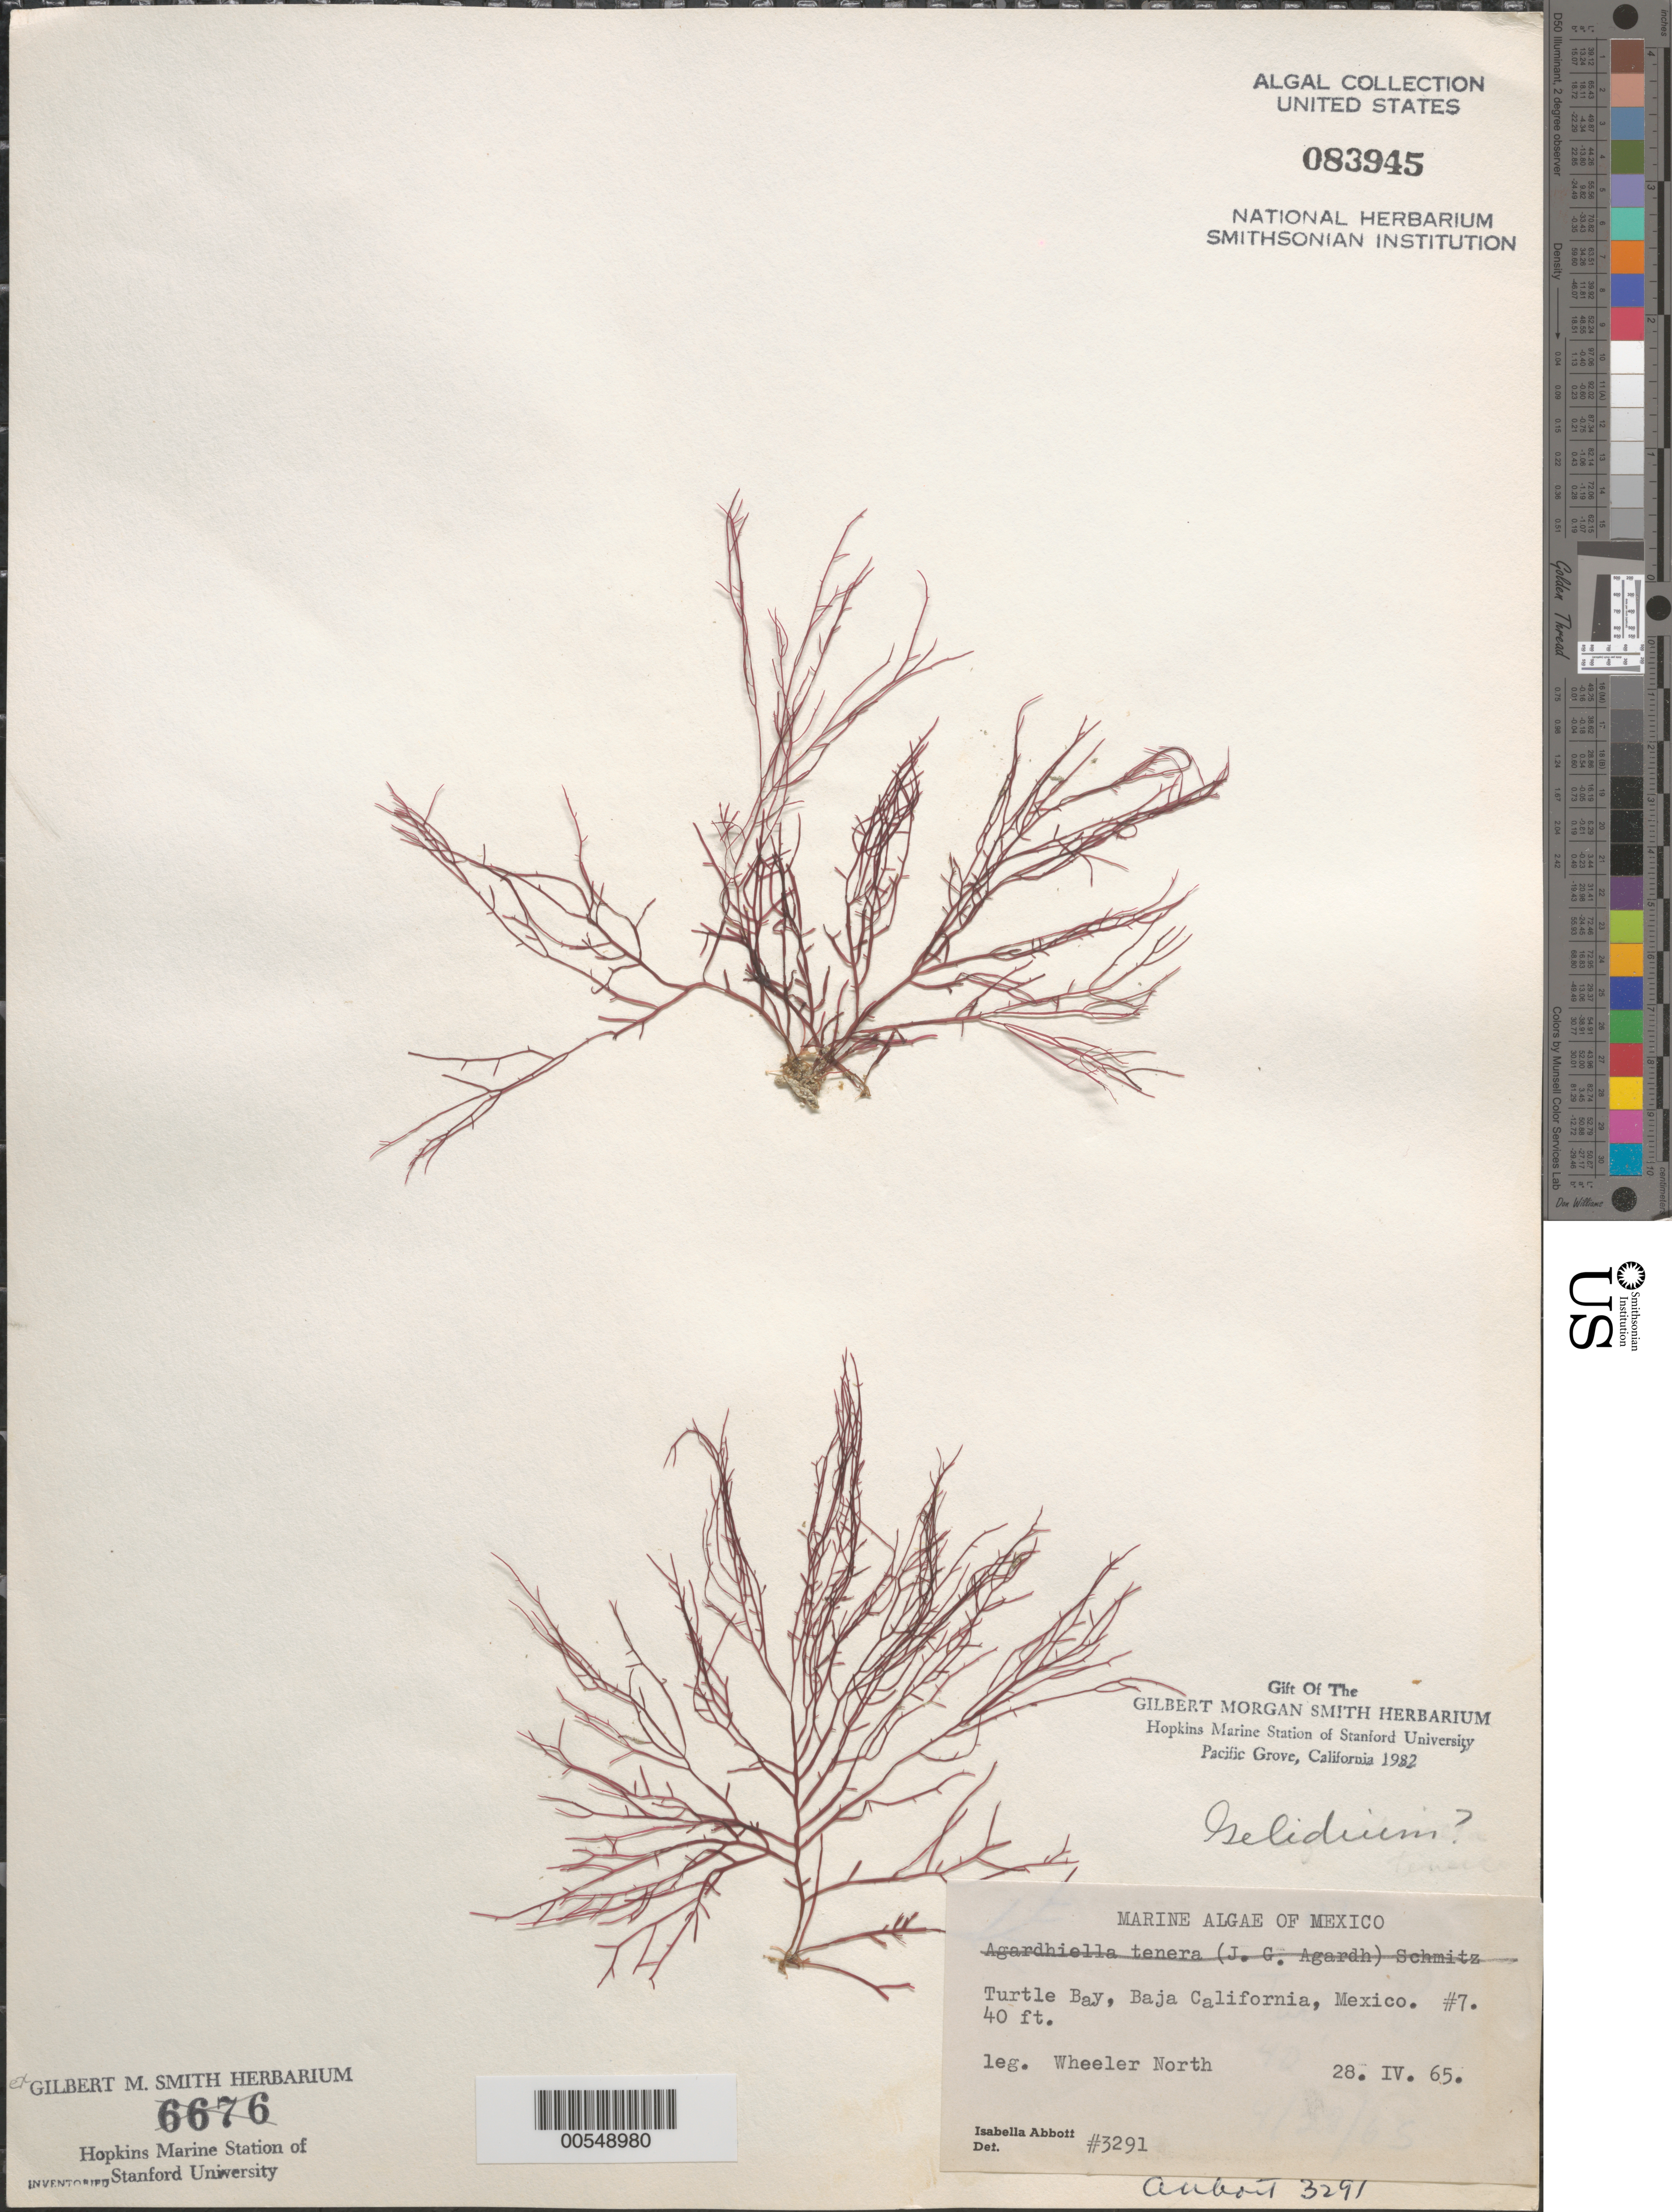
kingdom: Plantae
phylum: Rhodophyta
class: Florideophyceae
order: Gelidiales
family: Gelidiaceae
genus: Gelidium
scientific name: Gelidium sp.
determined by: Abbott, Isabella A.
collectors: W. North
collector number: IAA 3291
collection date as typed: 28 Apr 1965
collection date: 1965-04-28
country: Mexico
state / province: Baja California Sur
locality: Bahia tortuga (turtle bay)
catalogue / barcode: US 83945